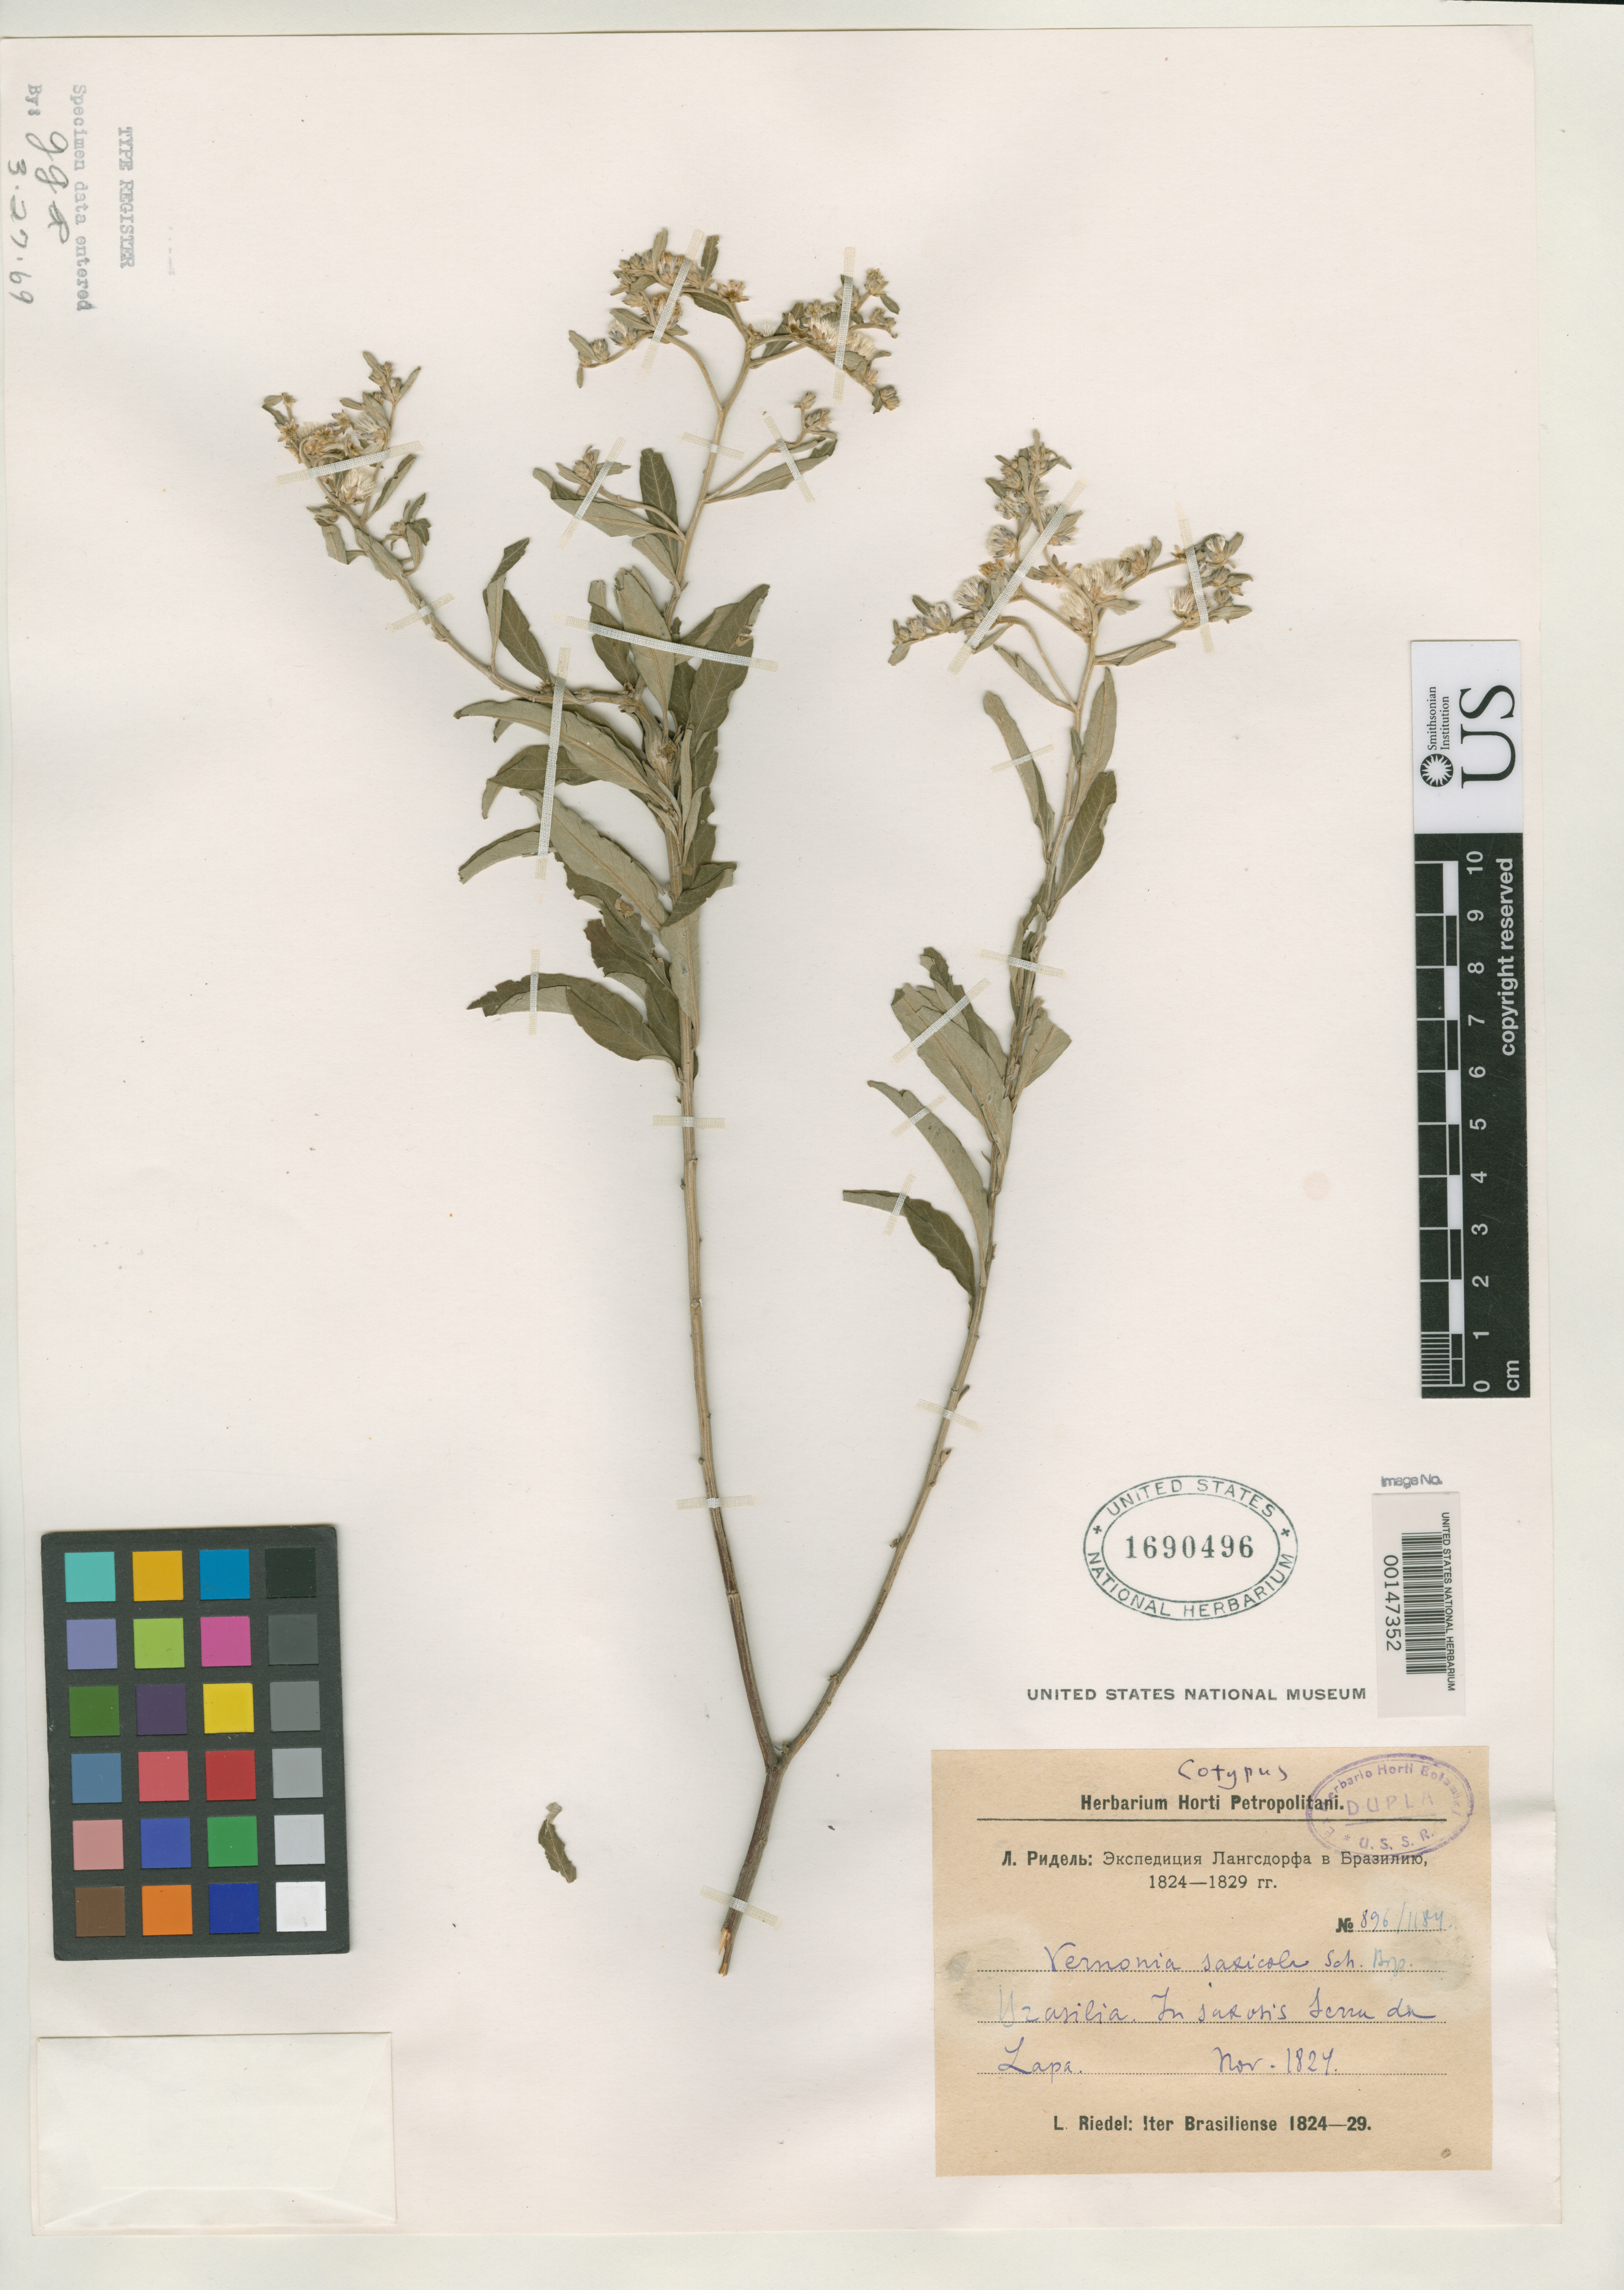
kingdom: Plantae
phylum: Tracheophyta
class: Magnoliopsida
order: Asterales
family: Asteraceae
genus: Vernonia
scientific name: Vernonia saxicola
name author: Sch. Bip. ex Baker in Mart.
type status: Isotype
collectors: L. Riedel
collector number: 1184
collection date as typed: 1824 to -- --- 1829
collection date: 1824/1829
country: Brazil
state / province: Minas Gerais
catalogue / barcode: US 1690496